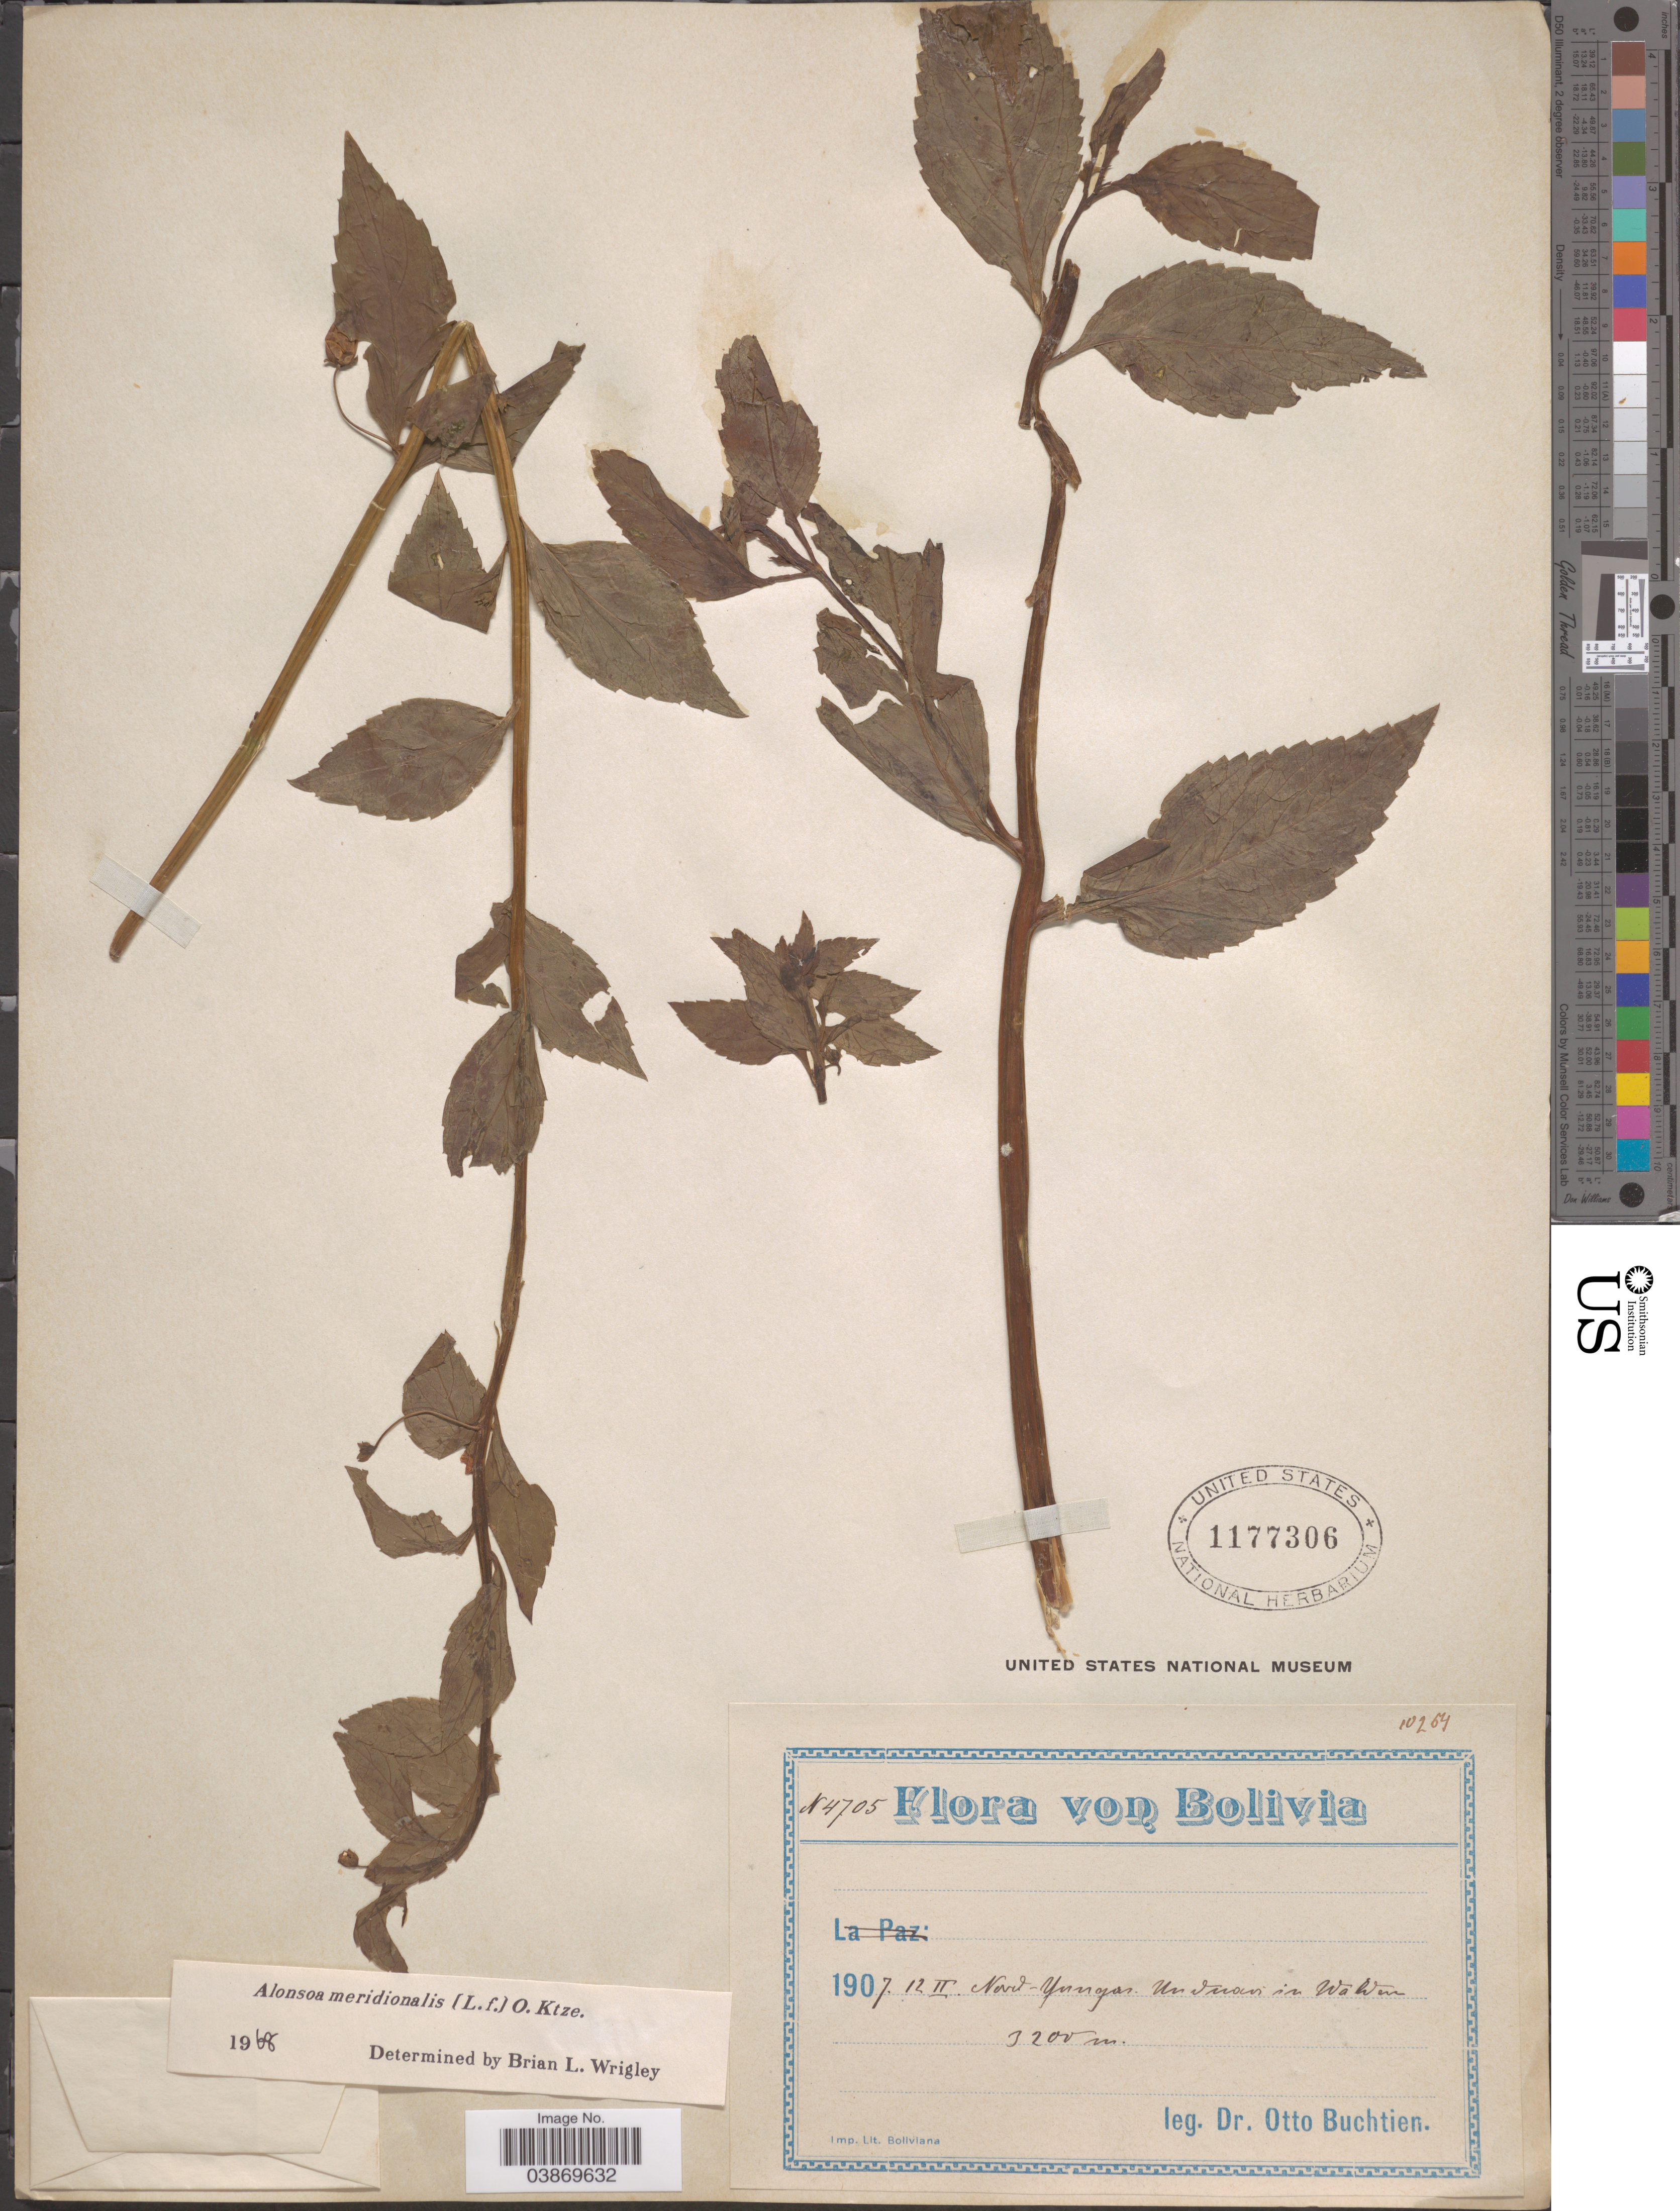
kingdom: Plantae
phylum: Tracheophyta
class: Magnoliopsida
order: Lamiales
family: Scrophulariaceae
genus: Alonsoa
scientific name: Alonsoa meridionalis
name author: (L. f.) Kuntze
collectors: O. Buchtien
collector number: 4705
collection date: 1907-02-12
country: Bolivia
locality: Nord-Yungas. Unduavi in Walden.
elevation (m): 3200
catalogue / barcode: US 1177306